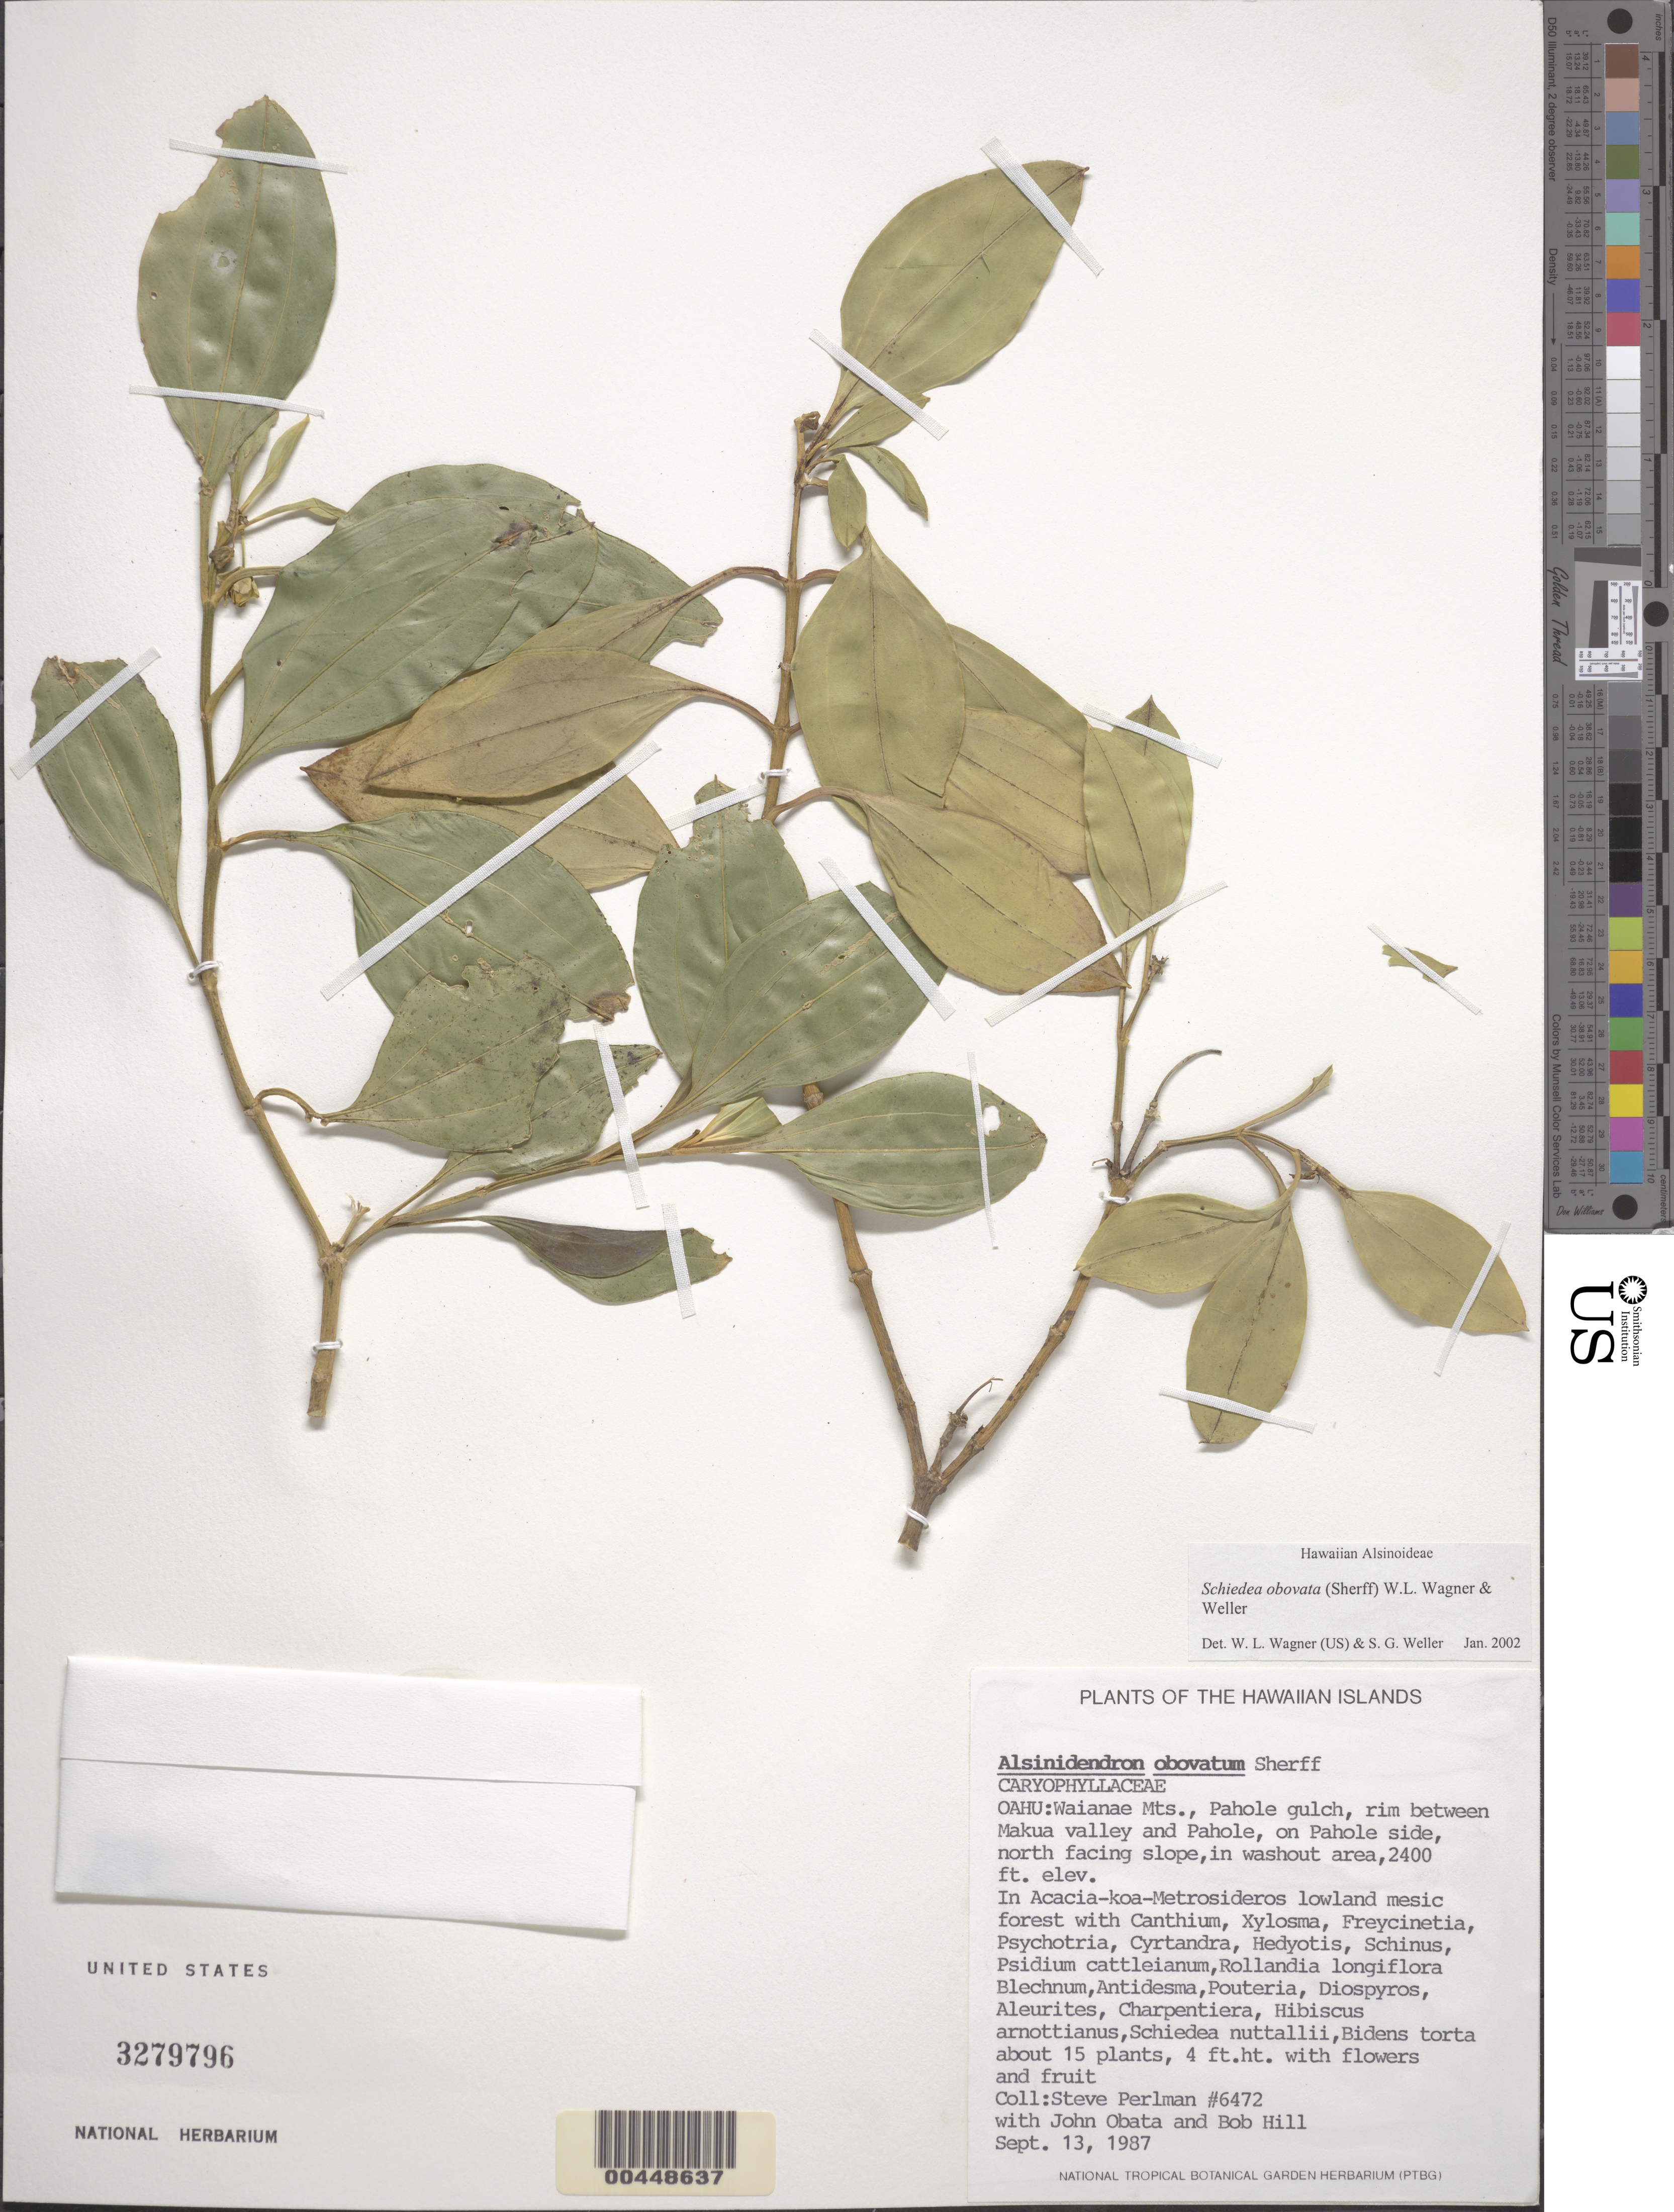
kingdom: Plantae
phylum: Tracheophyta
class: Magnoliopsida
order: Caryophyllales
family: Caryophyllaceae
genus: Schiedea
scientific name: Schiedea obovata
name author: (Sherff) W.L. Wagner & Weller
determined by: Wagner, W. L.; Weller, Stephen G.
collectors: S. P. Perlman, J. Obata & B. Hill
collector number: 6472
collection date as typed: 13 Sep 1987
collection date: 1987-09-13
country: United States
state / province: Hawaii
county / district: Honolulu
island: Oahu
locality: Waianae Mts, Pahole Gulch, rim between Makua Valley and Pahole on Pahole side, N facing slope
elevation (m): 732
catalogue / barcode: US 3279796